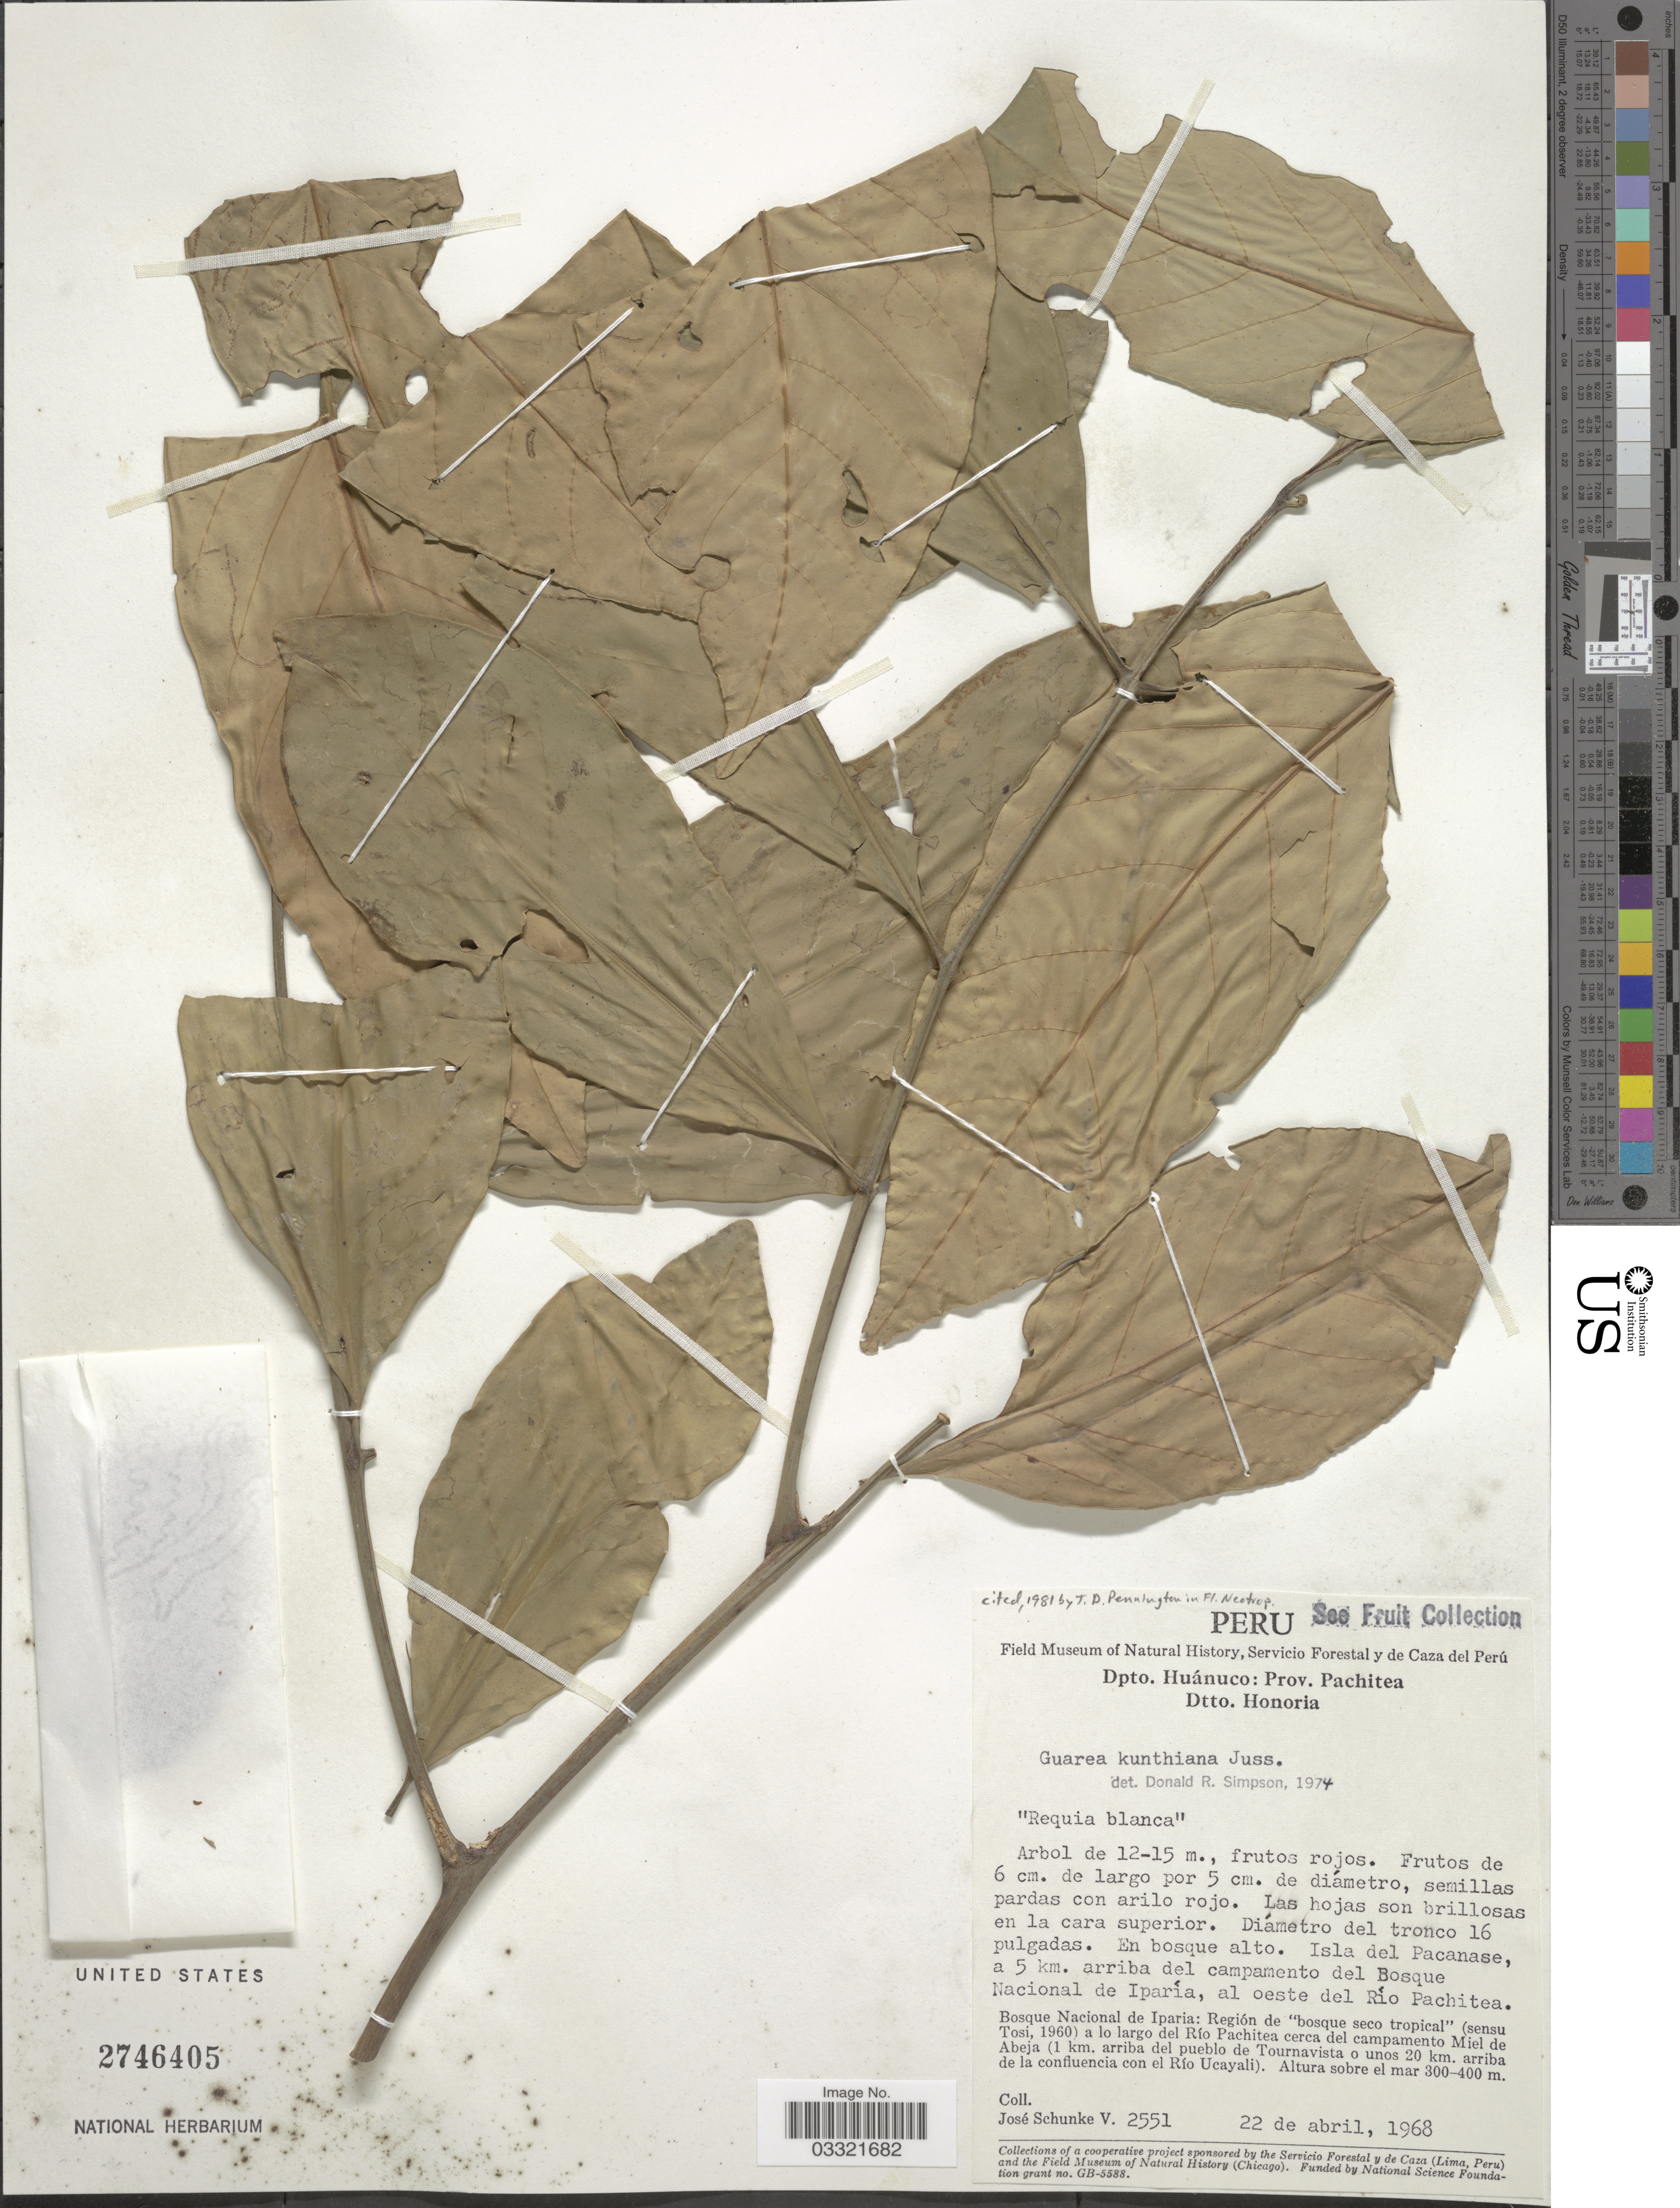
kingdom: Plantae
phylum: Tracheophyta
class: Magnoliopsida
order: Sapindales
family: Meliaceae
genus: Guarea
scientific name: Guarea kunthiana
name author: A. Juss.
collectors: J. Schunke Vigo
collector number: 2551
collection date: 1968-04-22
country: Peru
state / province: Huánuco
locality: Dpto. Huánuco: Prov. Pachiteaa. Dtto. Honoria. Isla del Pacanase, a 5 km. arriba del campamento del Bosque Nacional de Iparía, al oeste del Río Pachitea. Bosque Nacional de Iparia: Región de "bosque seco tropical" (sensu Tosi, 1960) a lo largo del Río Pachitea cerca del campamento Miel de Abeja (1 km. arriba del pueblo de Tournavista o unos 20 km. arriba de la confluencia con el Río Ucayali).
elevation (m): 300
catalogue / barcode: US 2746405